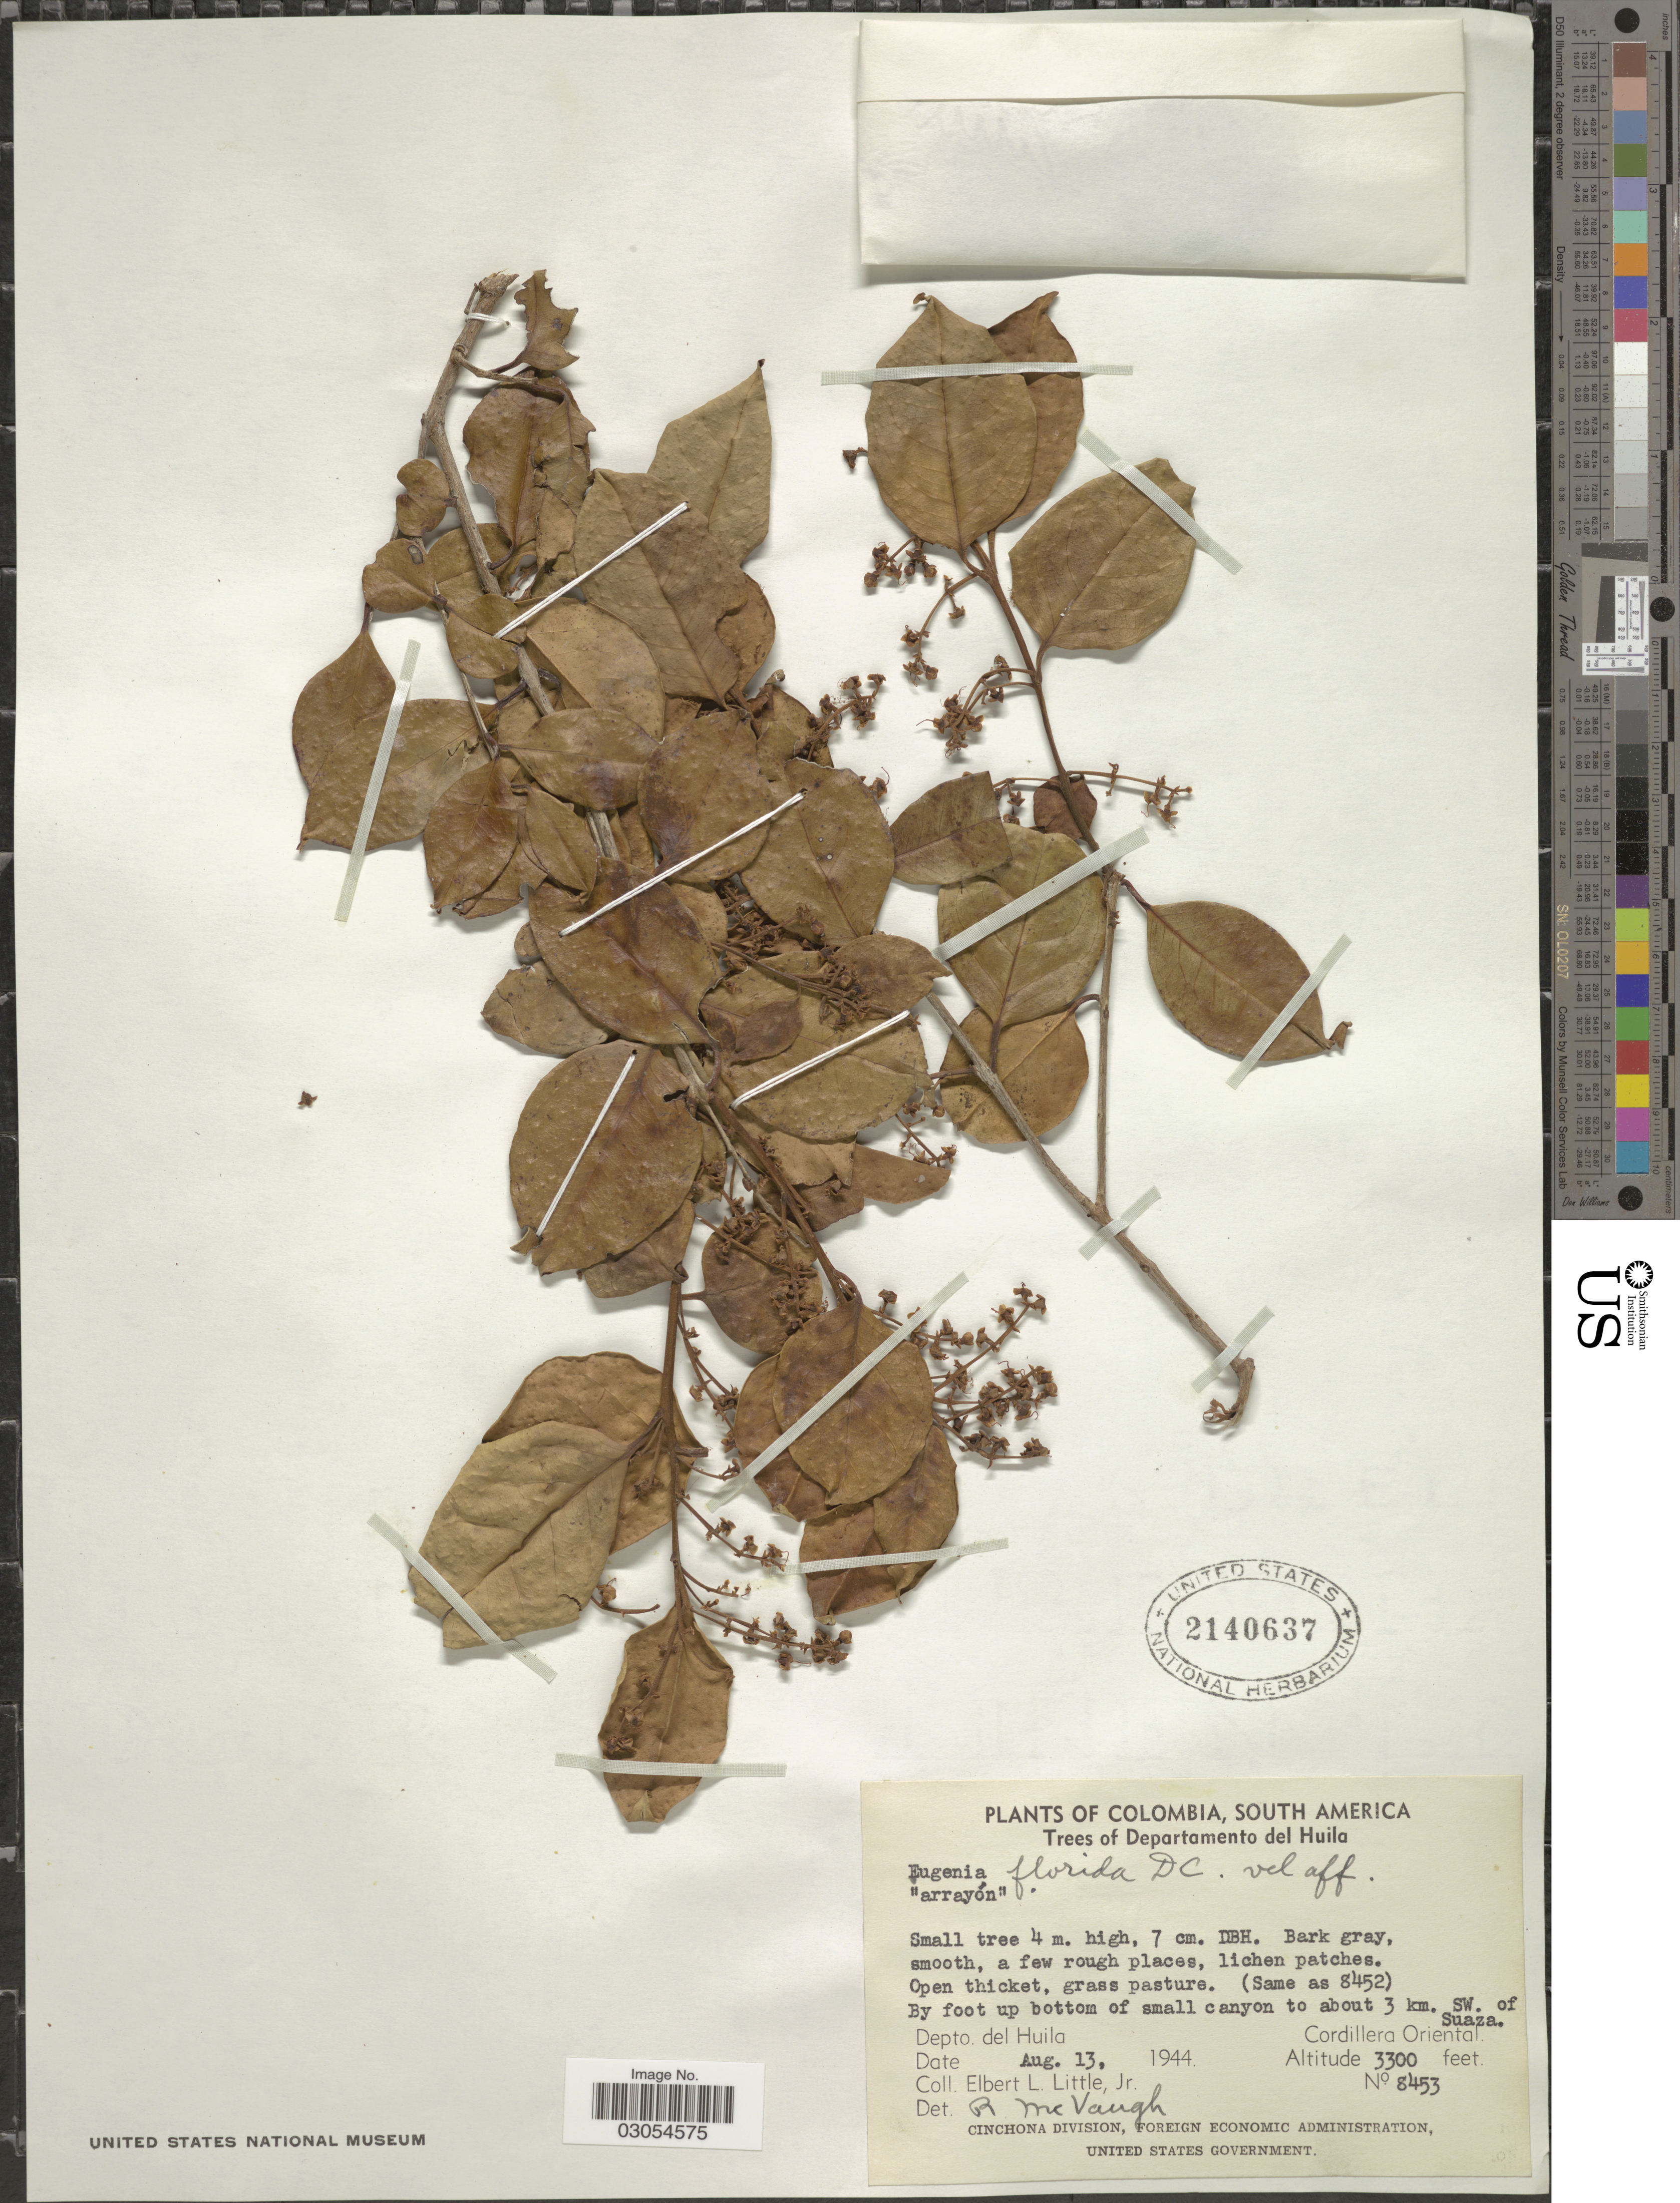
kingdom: Plantae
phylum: Tracheophyta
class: Magnoliopsida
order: Myrtales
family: Myrtaceae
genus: Eugenia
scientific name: Eugenia florida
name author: DC.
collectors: E. L. Little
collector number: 8453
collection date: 1944-08-13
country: Colombia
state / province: Huila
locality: Trees of Departamento del Huila. By foot up bottom of small canyon to about 3 km. SW. of Suaza. Depto. del Huila. Cordillera Oriental.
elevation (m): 1006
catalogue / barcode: US 2140637